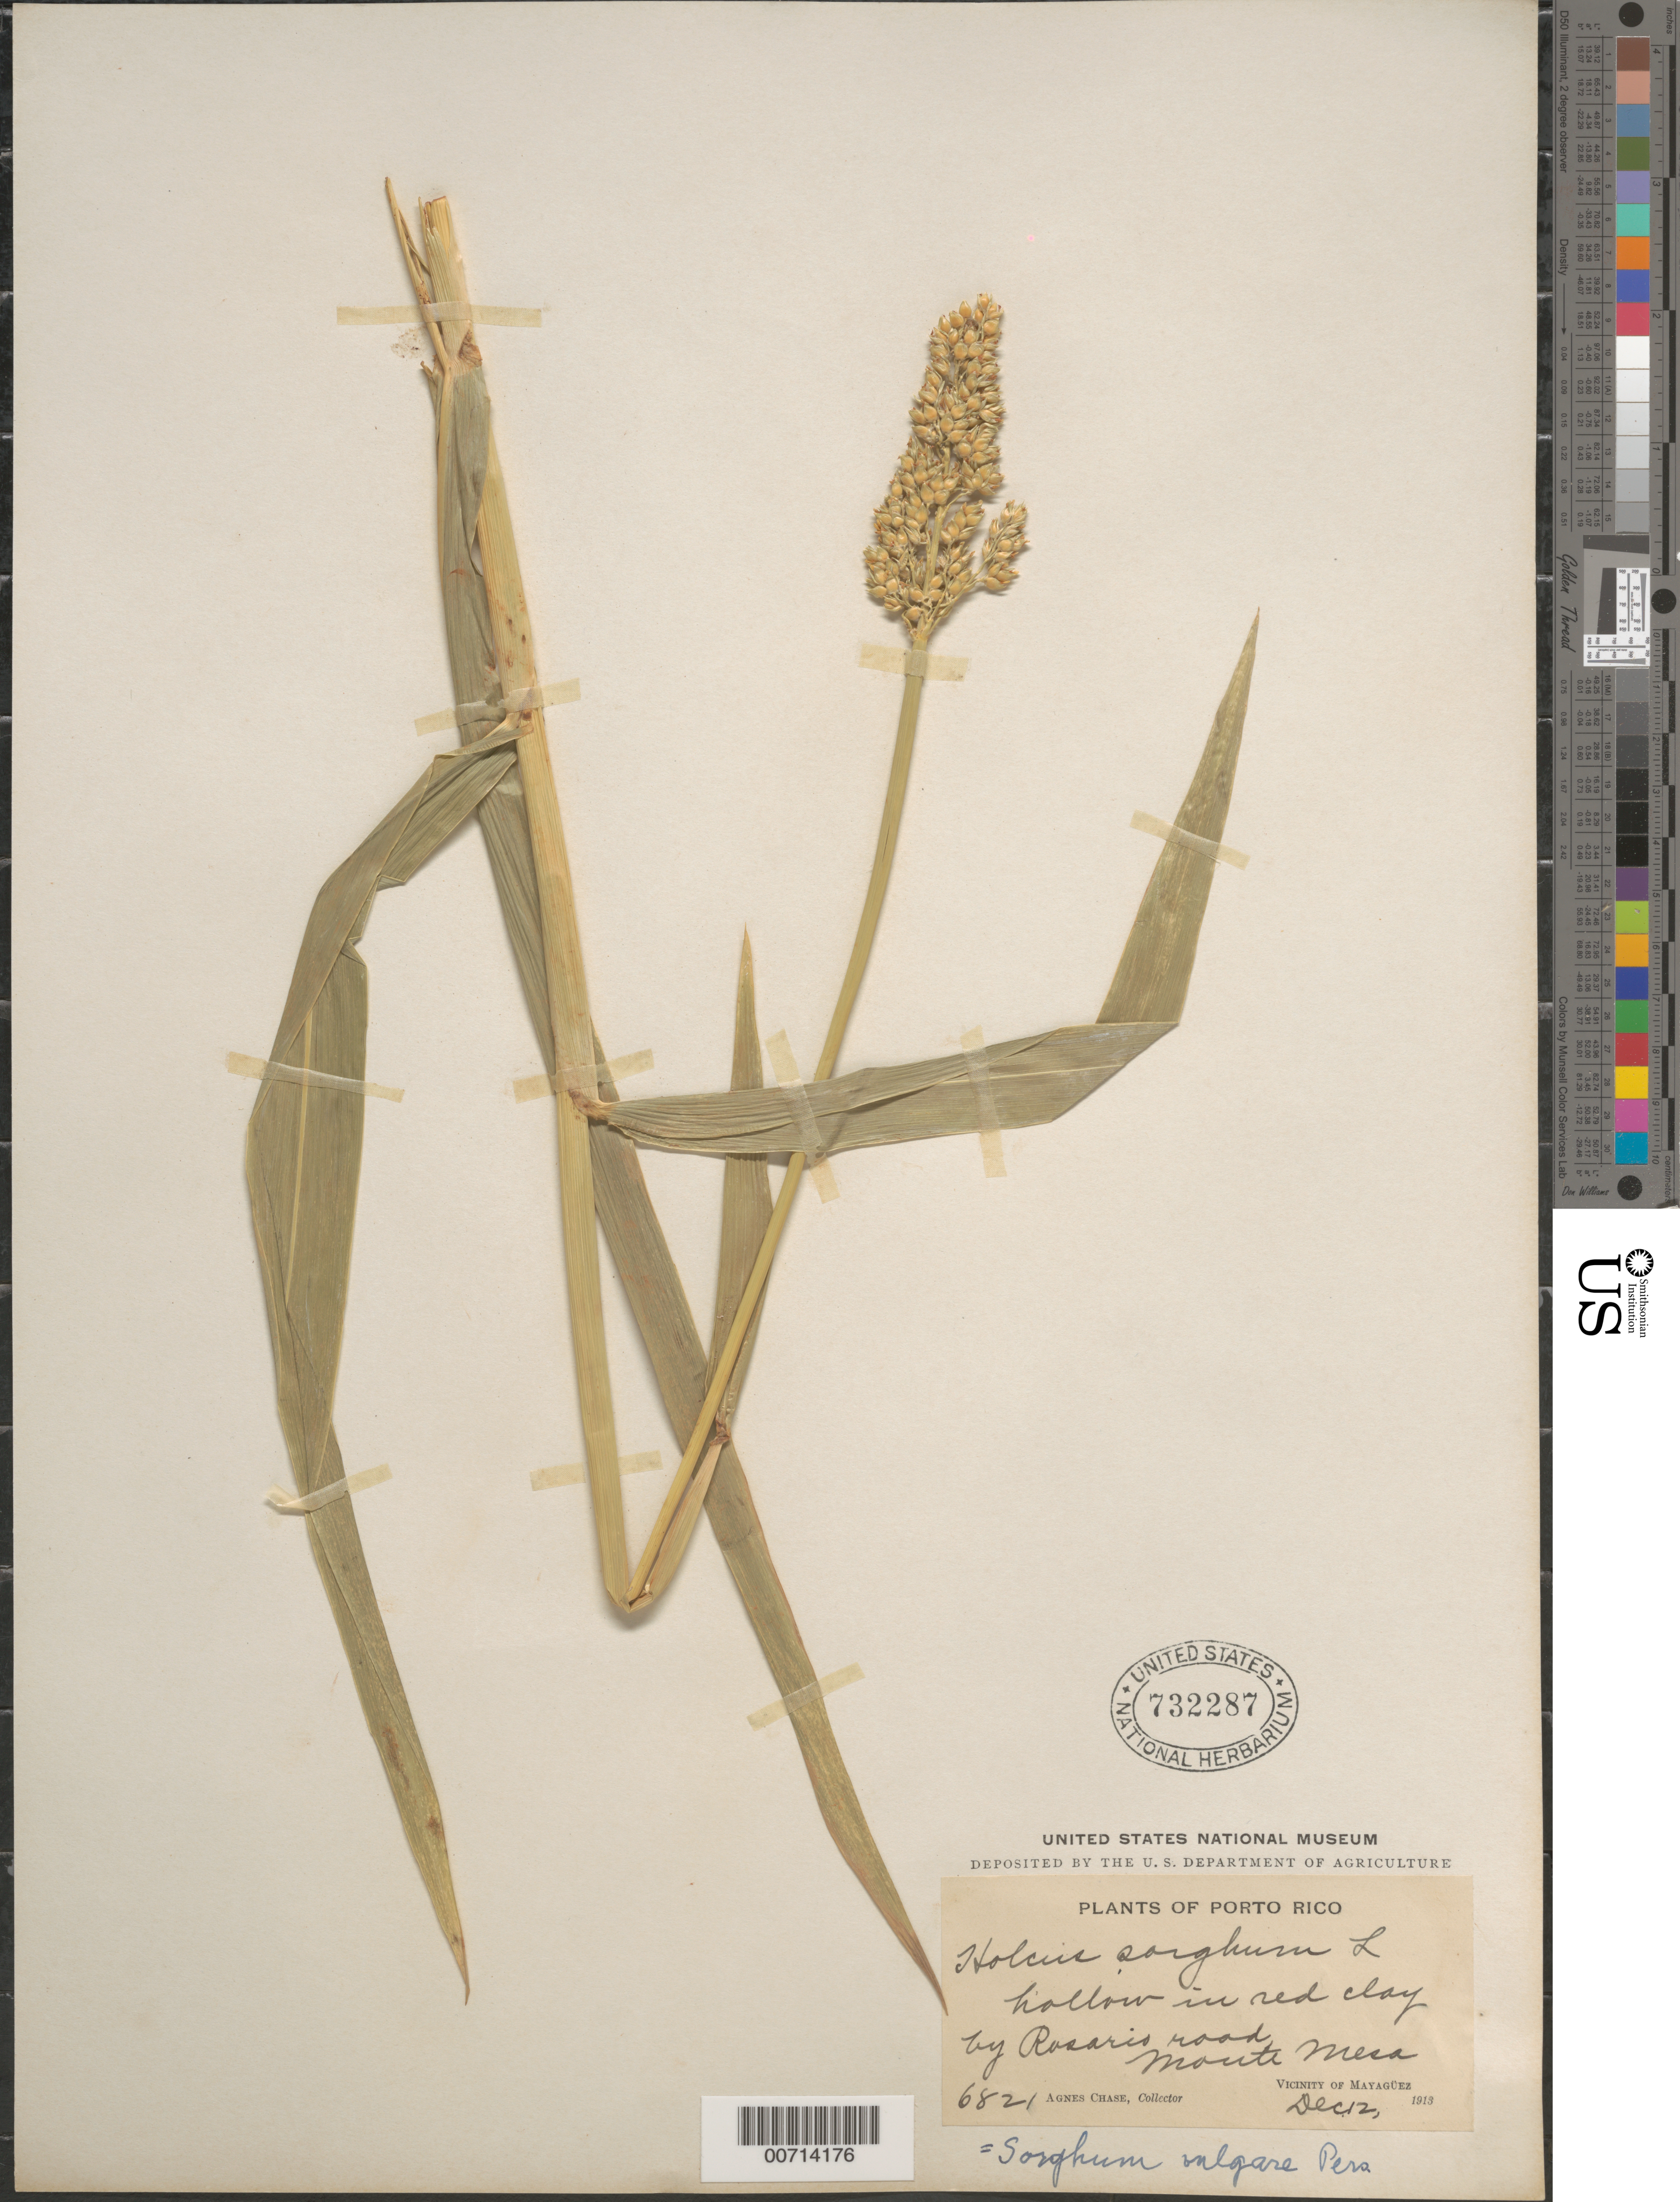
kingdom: Plantae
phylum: Tracheophyta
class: Liliopsida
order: Poales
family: Poaceae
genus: Sorghum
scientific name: Sorghum bicolor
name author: (L.) Moench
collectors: A. Chase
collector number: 6821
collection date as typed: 12 Dec 1913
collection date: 1913-12-12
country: Puerto Rico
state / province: Mayagüez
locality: Rosariso Road, Mesa Monte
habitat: Hollow in red clay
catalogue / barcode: US 732287